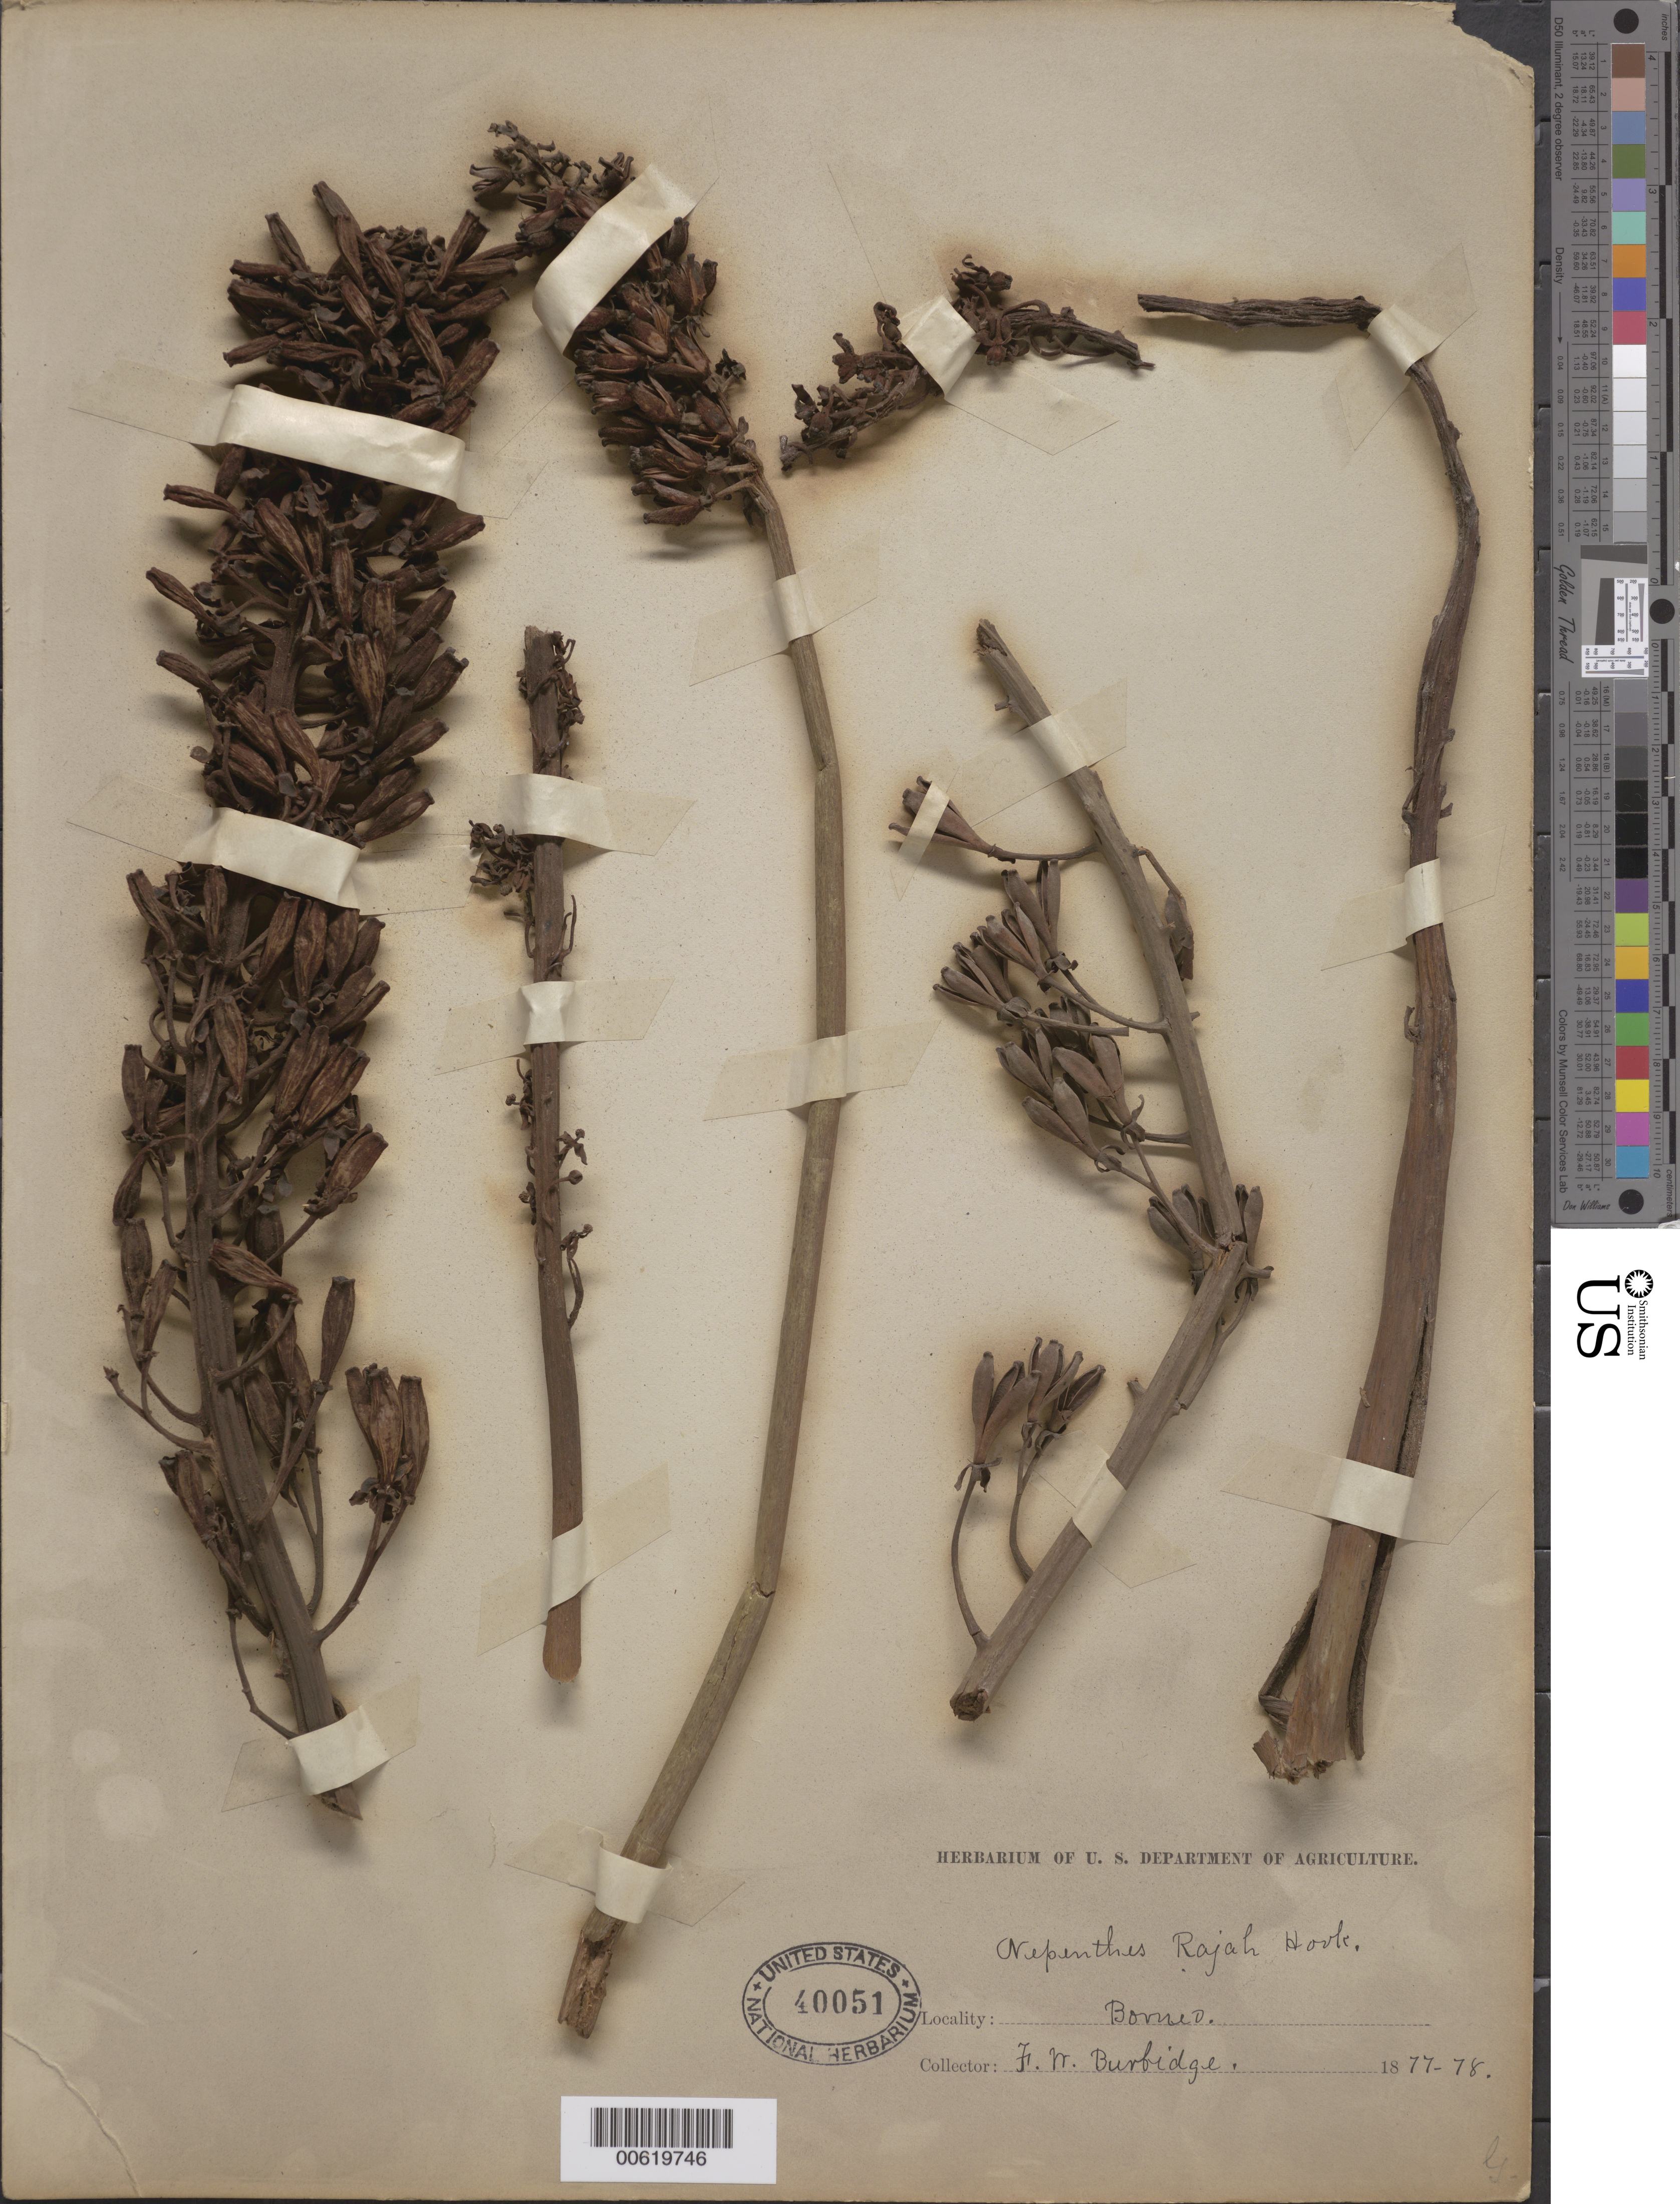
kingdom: Plantae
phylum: Tracheophyta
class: Magnoliopsida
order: Caryophyllales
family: Nepenthaceae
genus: Nepenthes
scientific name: Nepenthes rajah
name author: Hook. f.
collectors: F. Burbidge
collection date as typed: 1877 to -- --- 1878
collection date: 1877/1878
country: Malaysia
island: Borneo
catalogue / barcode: US 40051